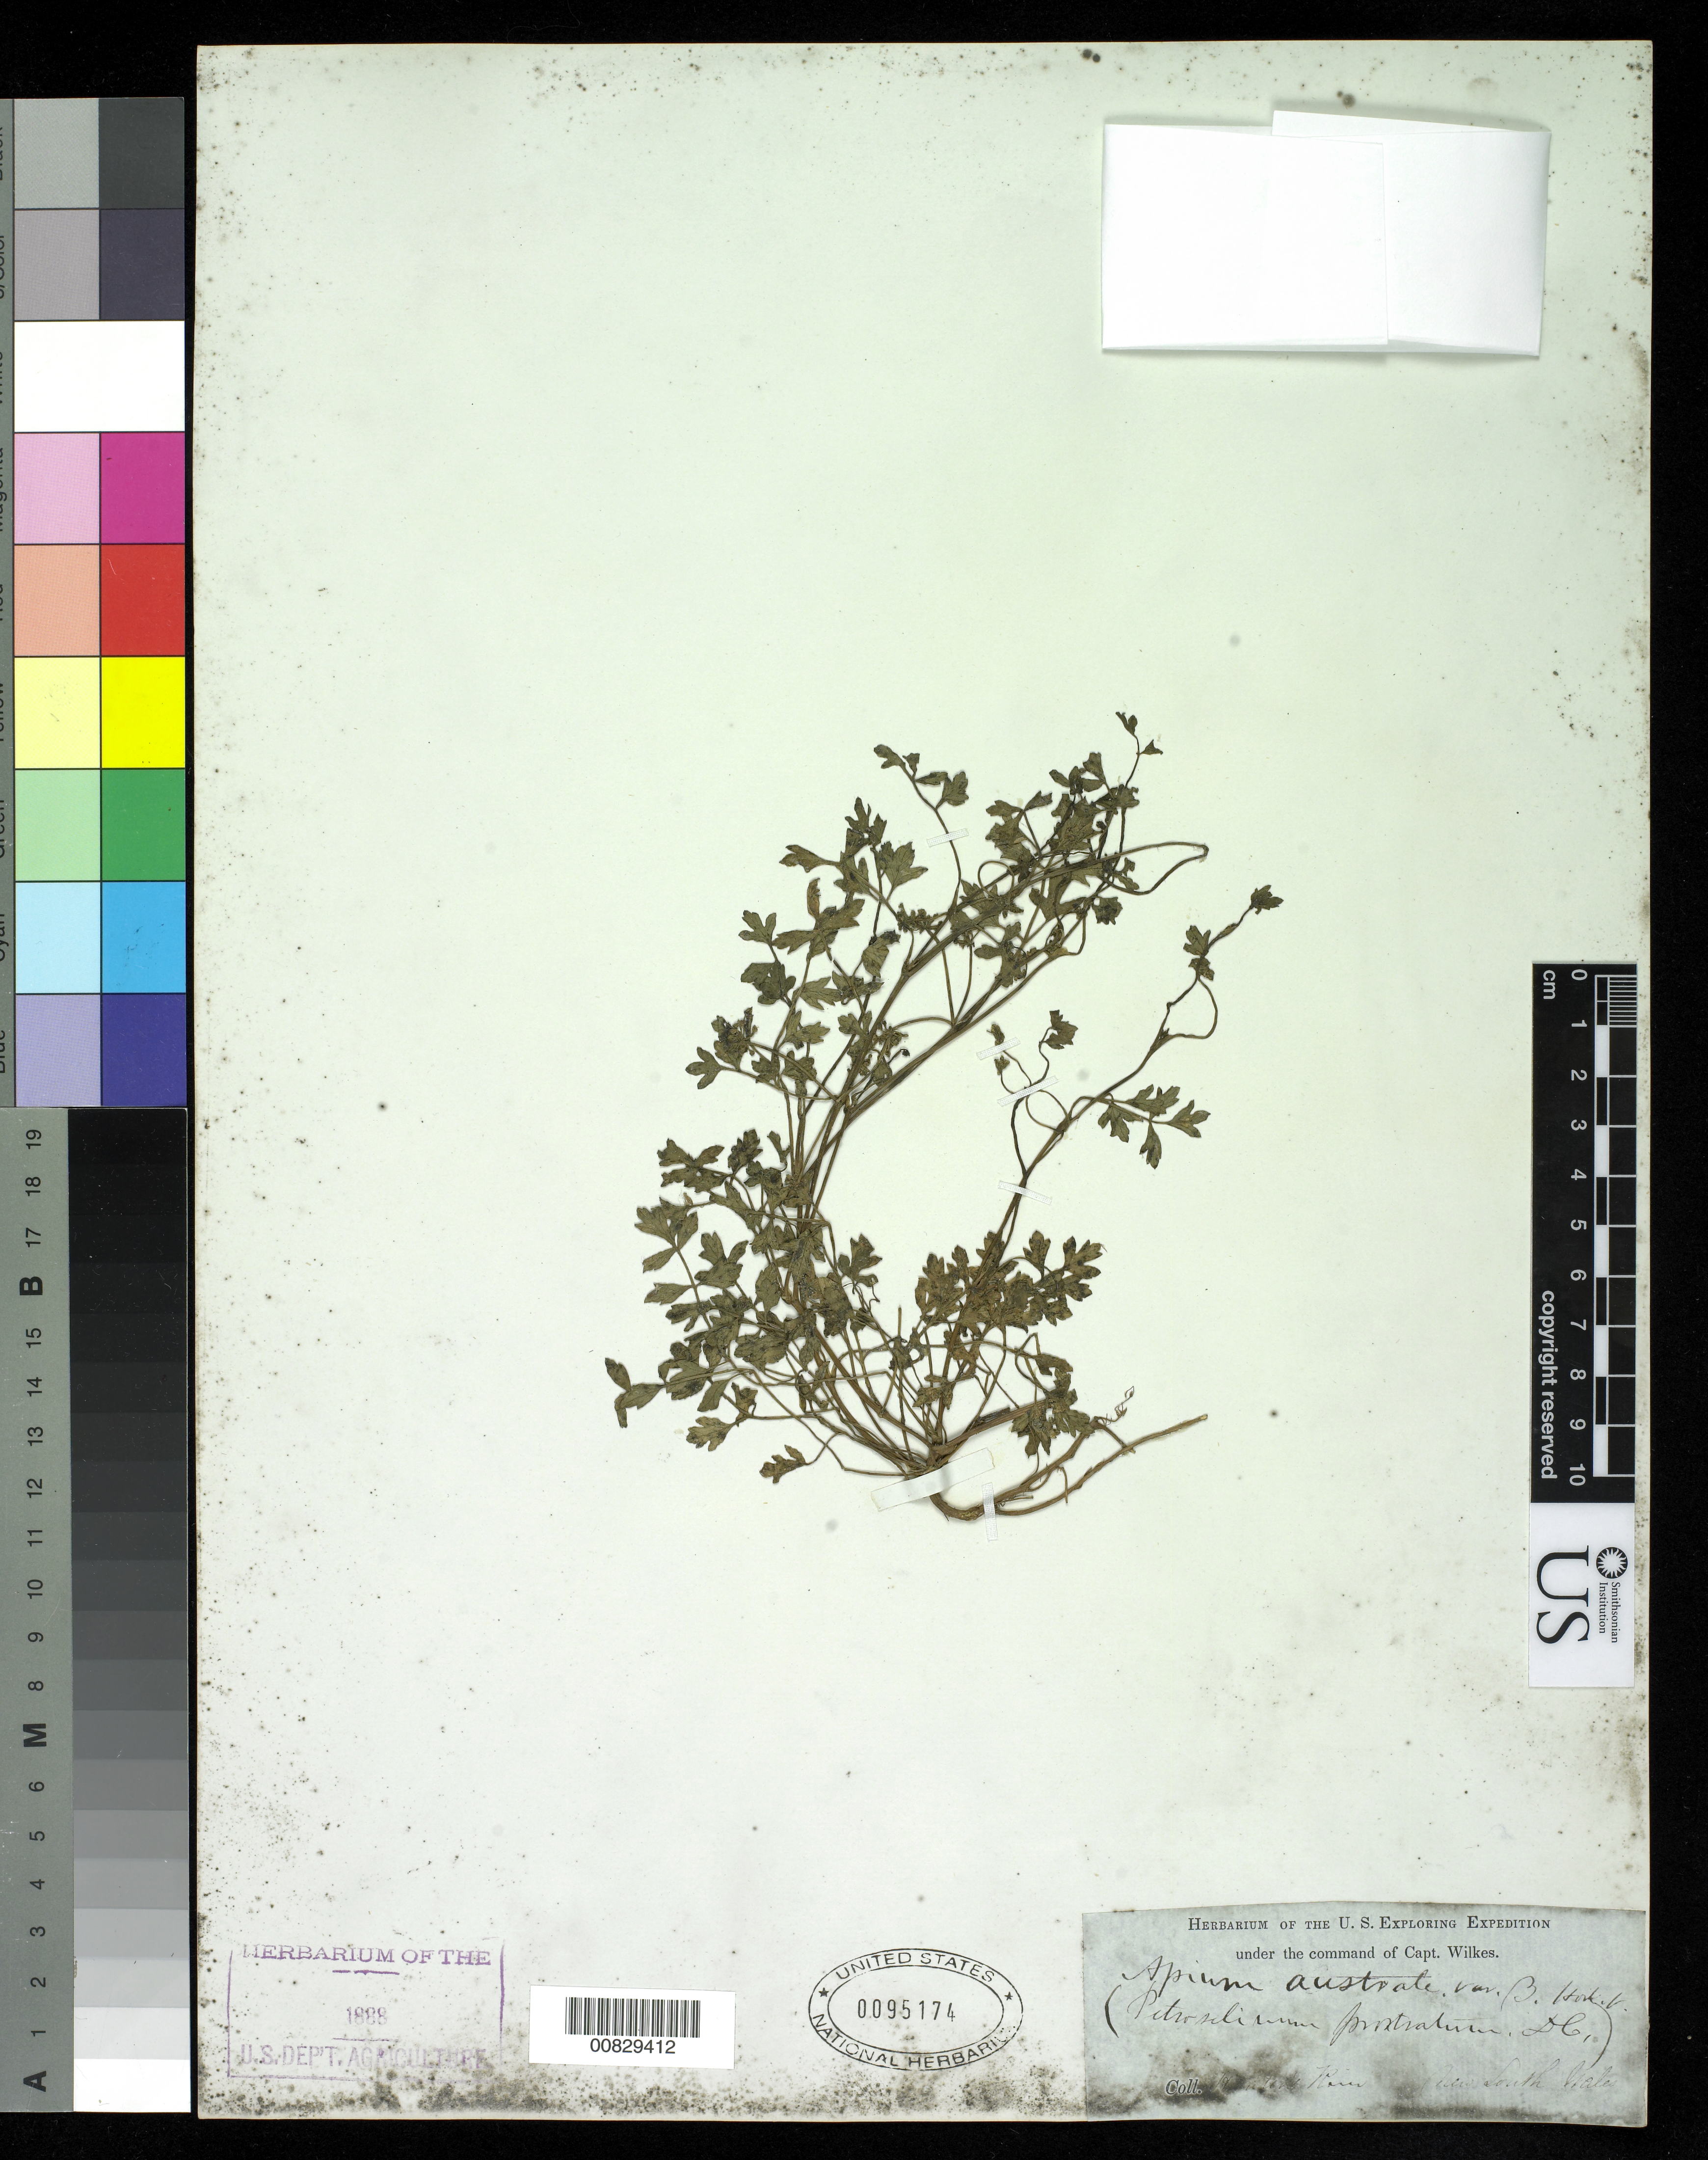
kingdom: Plantae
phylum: Tracheophyta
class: Magnoliopsida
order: Apiales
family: Apiaceae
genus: Apium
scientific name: Apium australe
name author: Thouars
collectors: Wilkes Explor. Exped.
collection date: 1838/1842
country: Australia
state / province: New South Wales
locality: Hunter's River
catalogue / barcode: US 95174